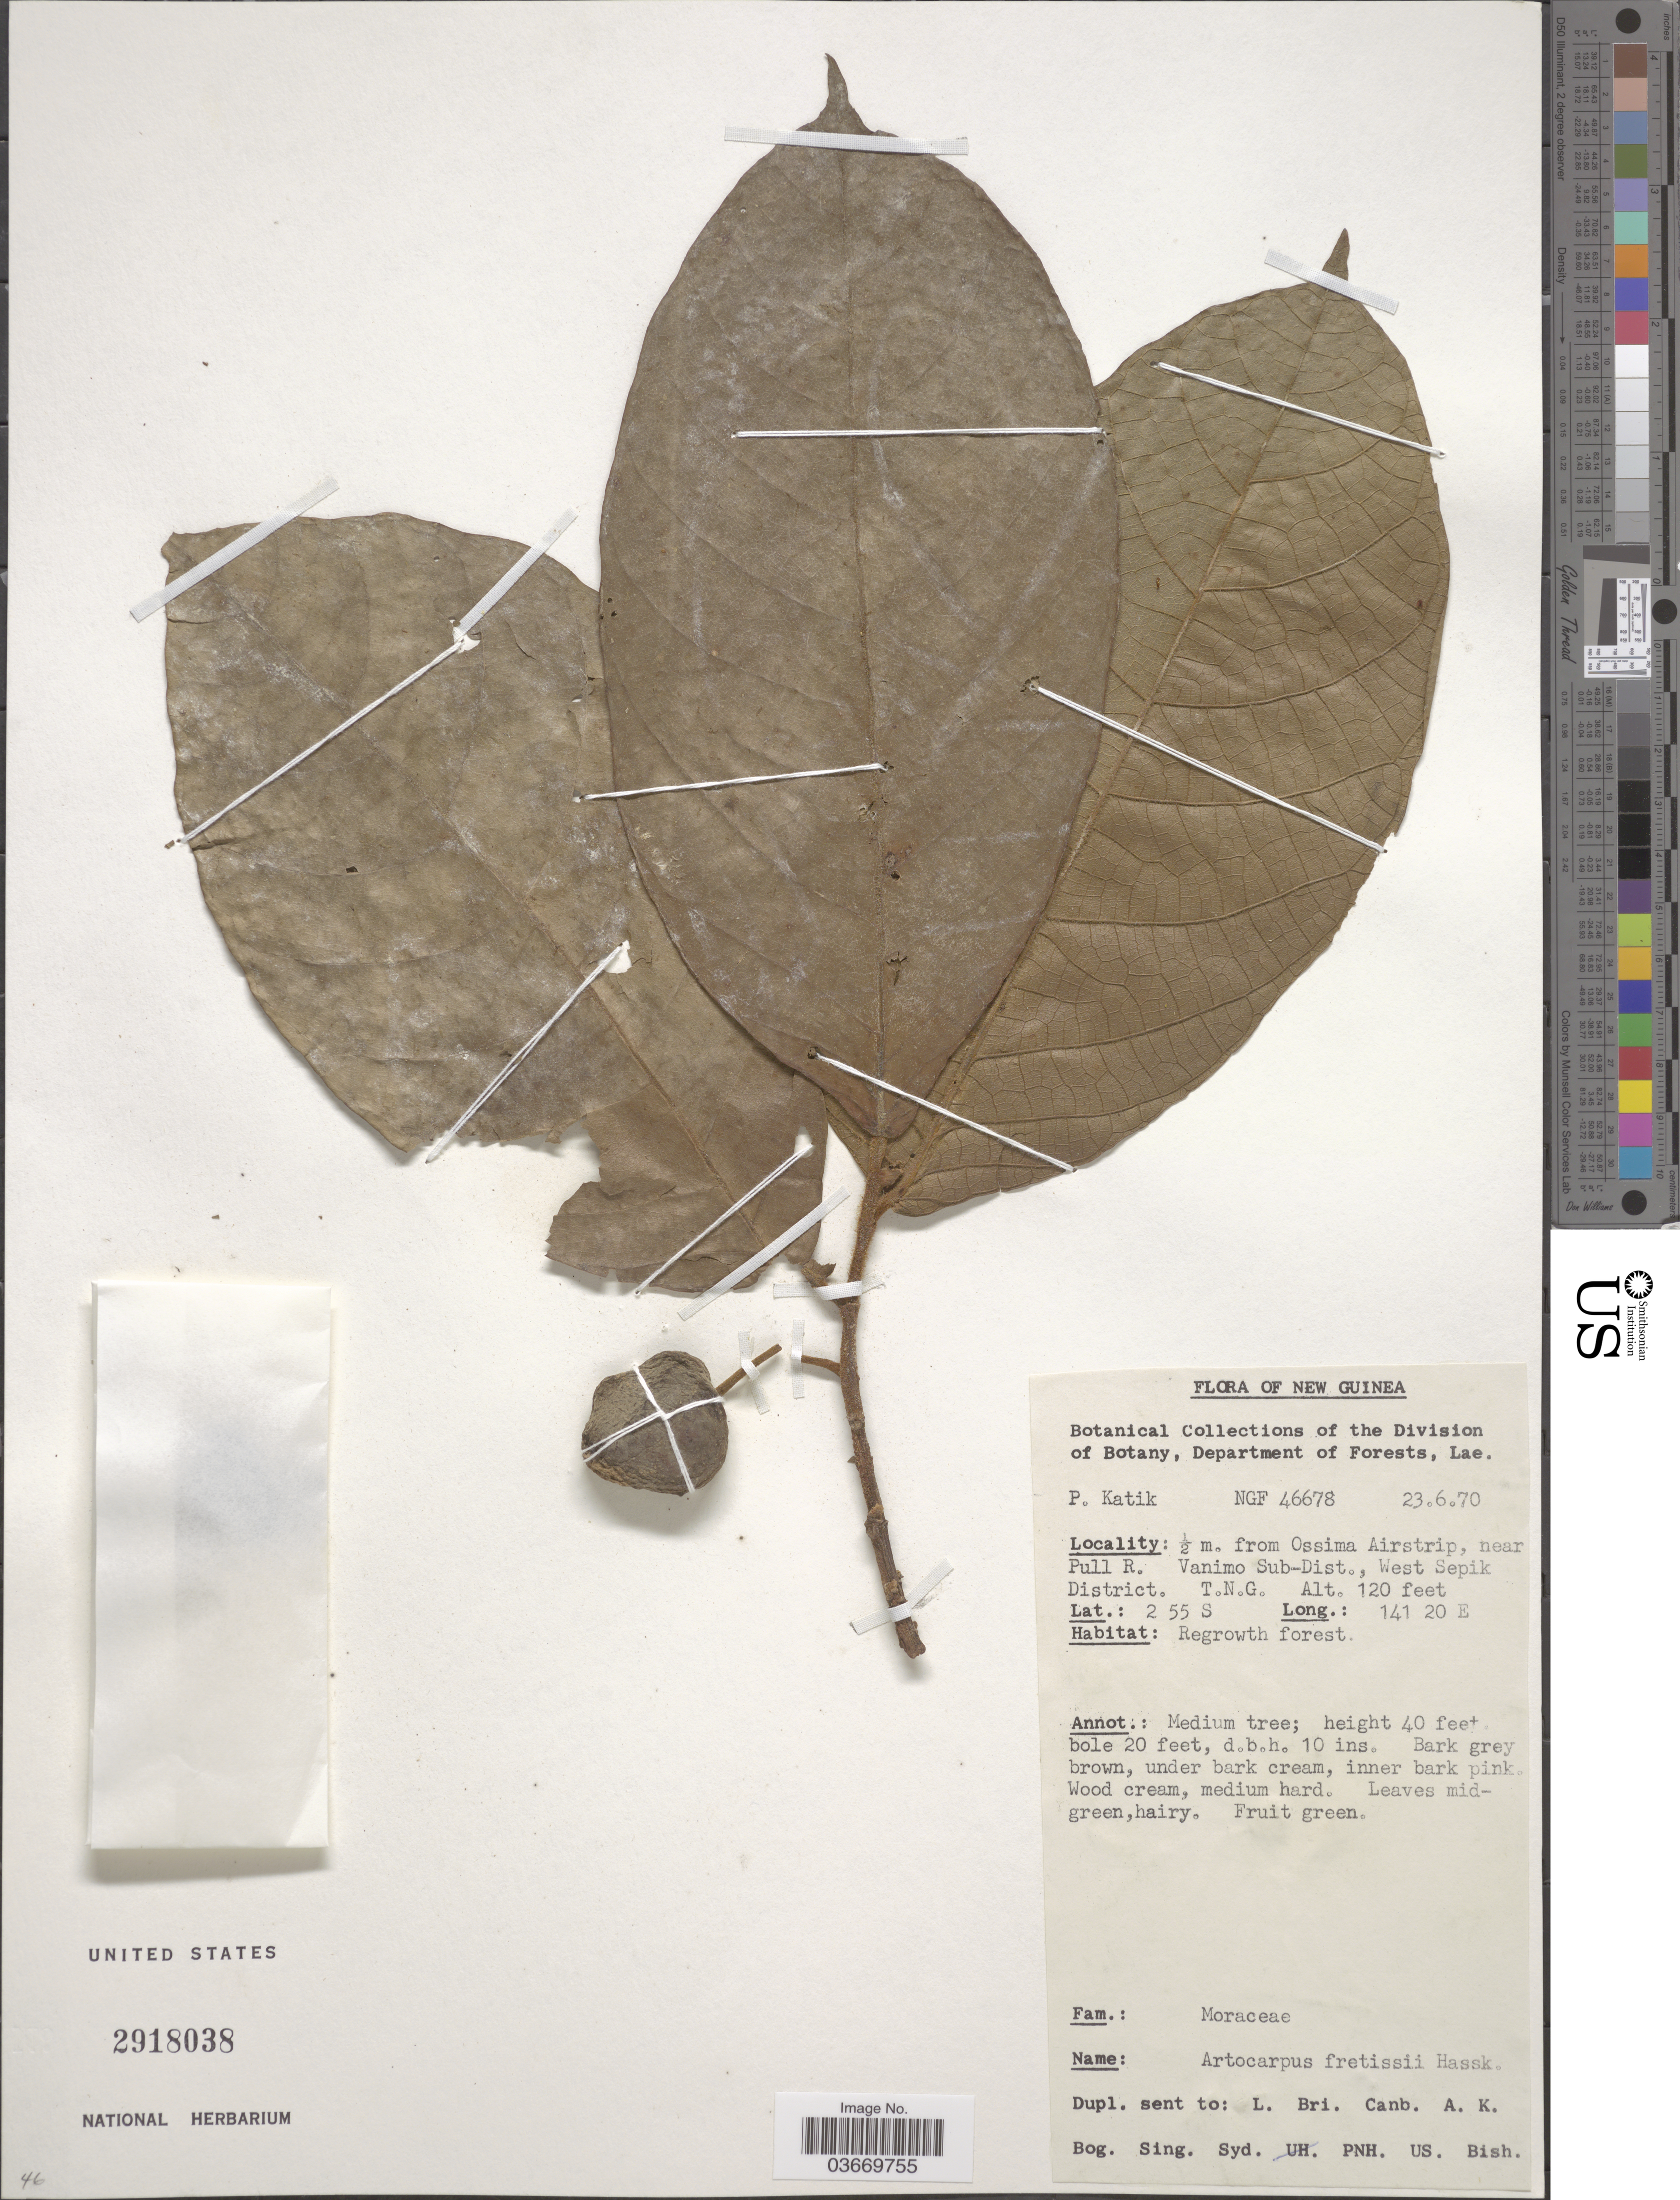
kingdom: Plantae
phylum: Tracheophyta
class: Magnoliopsida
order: Rosales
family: Moraceae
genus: Artocarpus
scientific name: Artocarpus fretessii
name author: Teijsm. & Binn. ex Hassk.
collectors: P. Katik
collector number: NGF46678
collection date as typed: Transcribed d/m/y: 23/6/70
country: Papua New Guinea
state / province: Sandaun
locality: New Guinea. ½ m. from Ossima Airstrip, near Pull R. Vanimo Sub-Dist., West Sepik District. T.N.G.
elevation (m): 37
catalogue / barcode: US 2918038